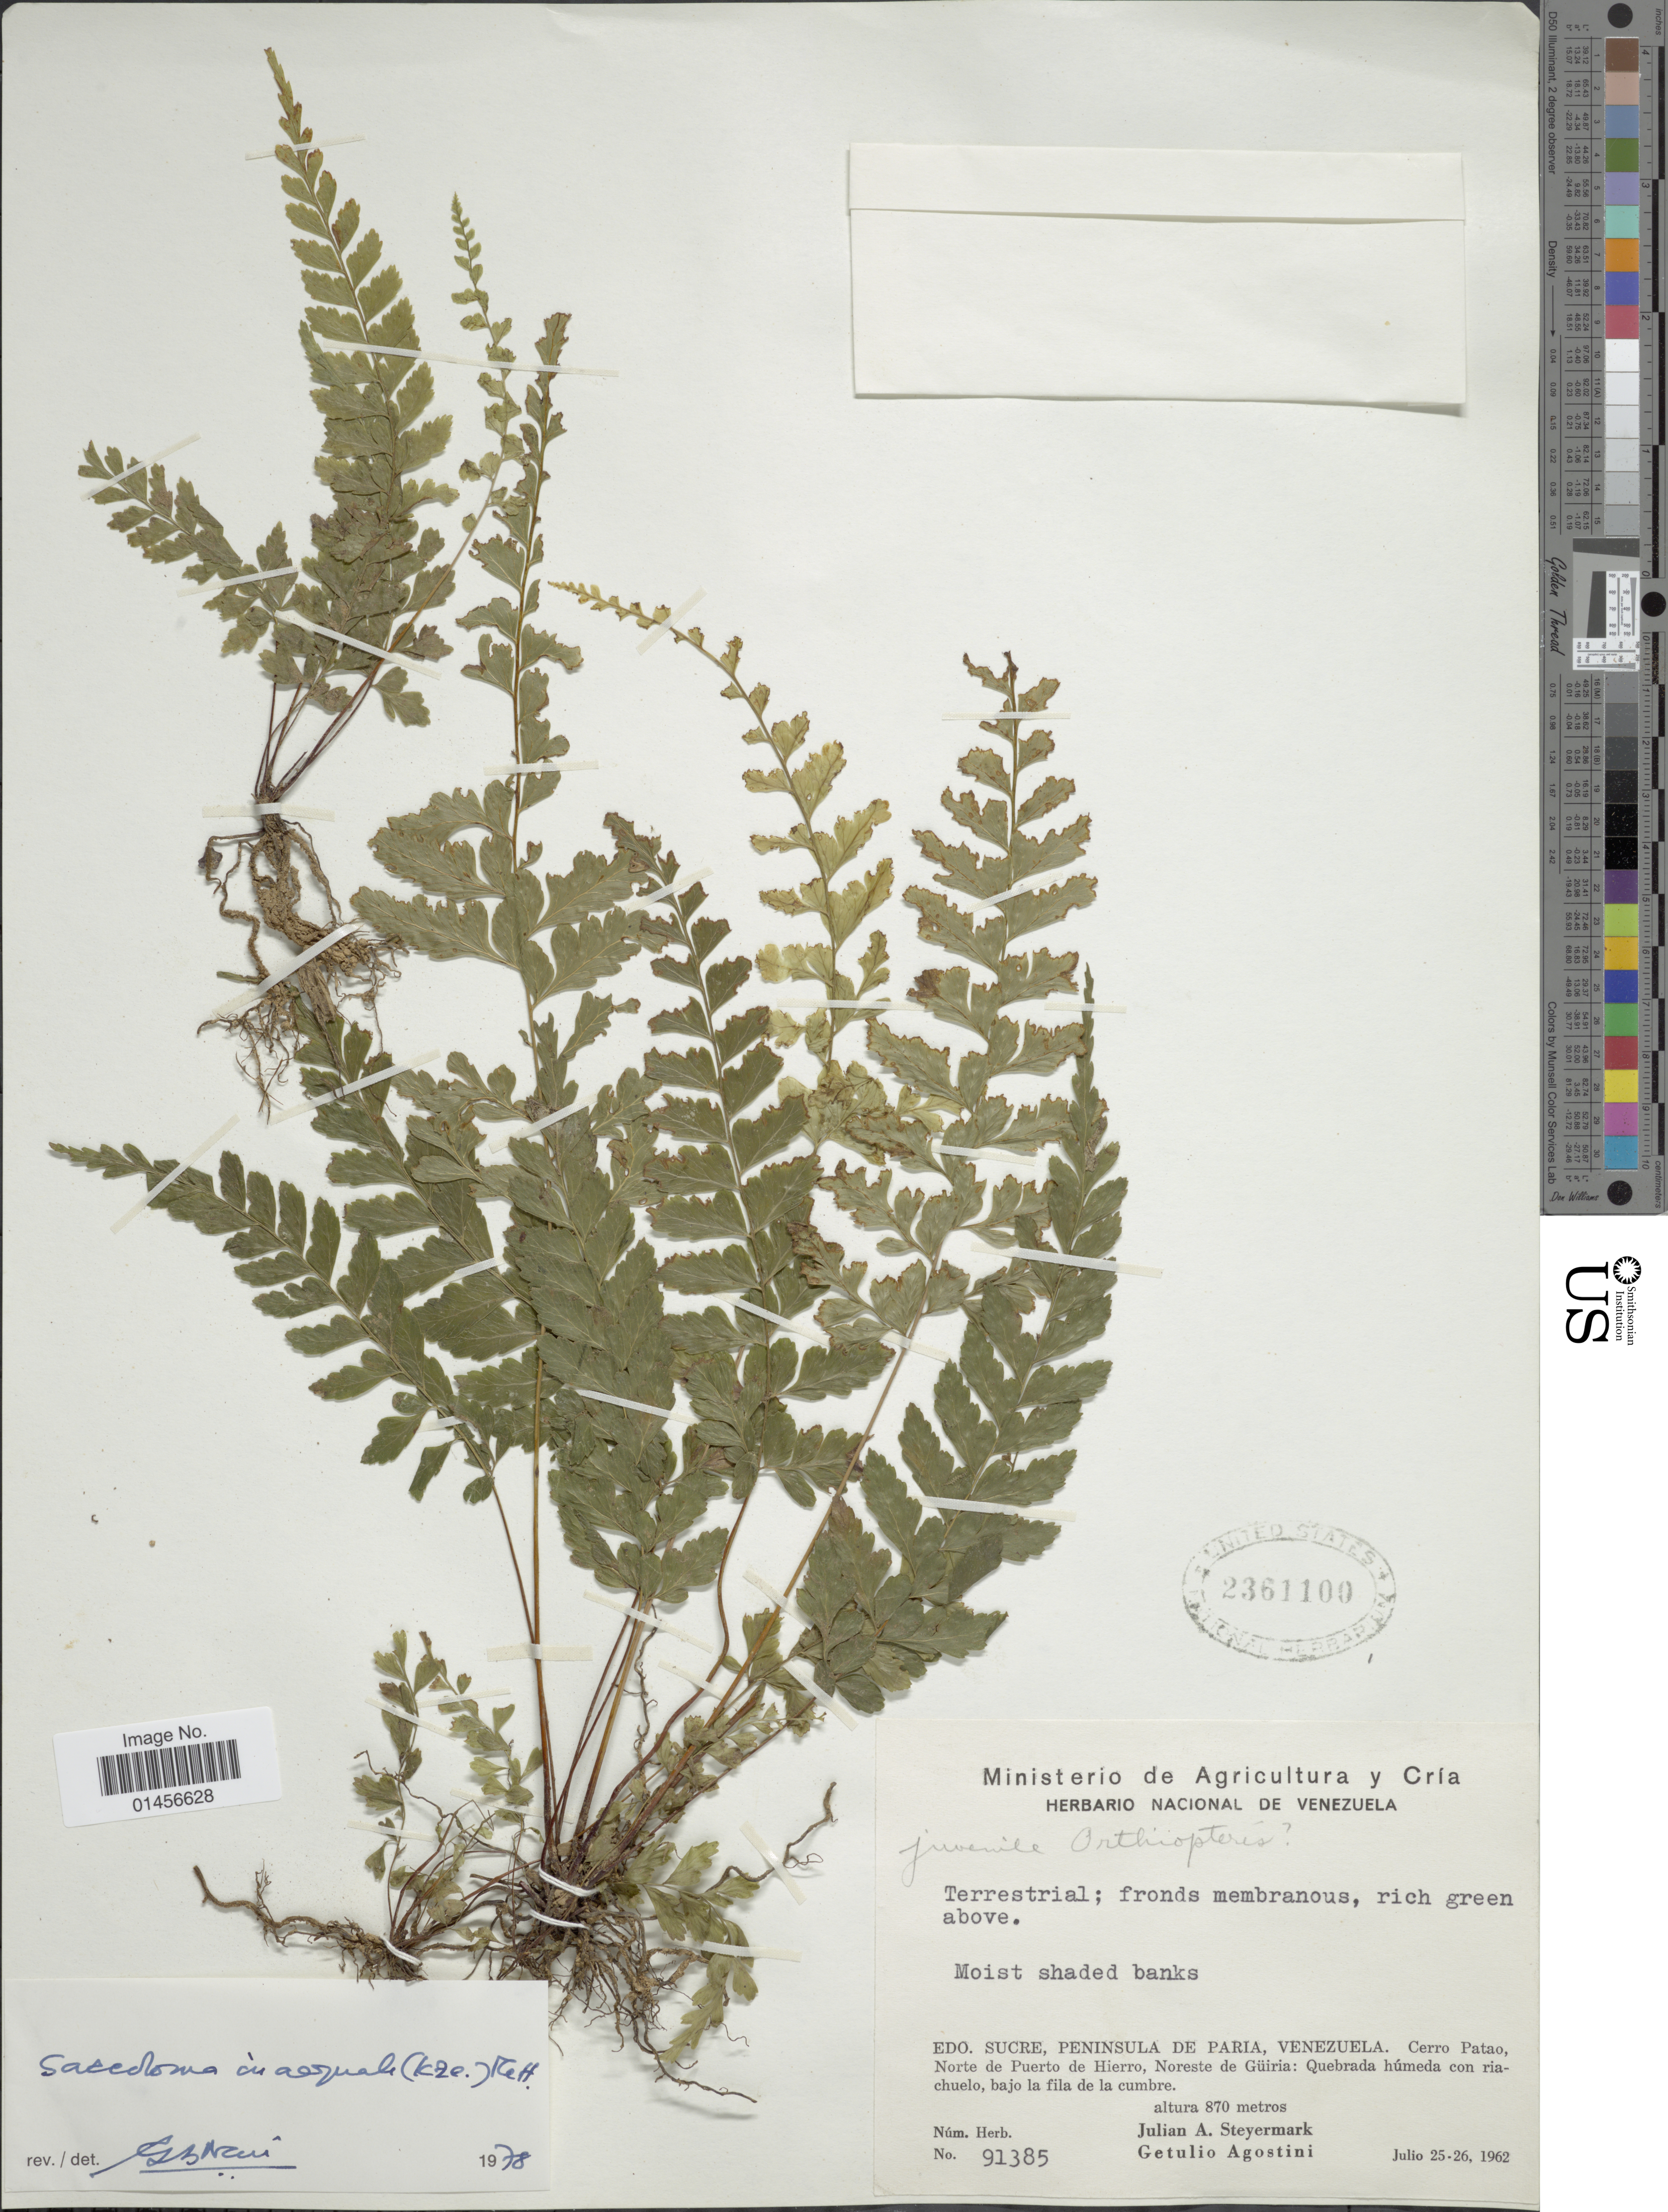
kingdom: Plantae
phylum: Tracheophyta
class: Polypodiopsida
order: Polypodiales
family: Saccolomataceae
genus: Saccoloma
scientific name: Saccoloma inaequale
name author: (Kunze) Mett.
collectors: J. Steyermark & G. Agostini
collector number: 91385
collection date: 1962-07-25/1962-07-26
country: Venezuela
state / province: Sucre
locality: Pennisula de Paria, Cerro Patao, Norte de Puerto de Hierro, Noreste de Güiria: Quebrada húmeda con riachuelo, bajo la fila de la cumbre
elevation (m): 870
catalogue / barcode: US 2361100